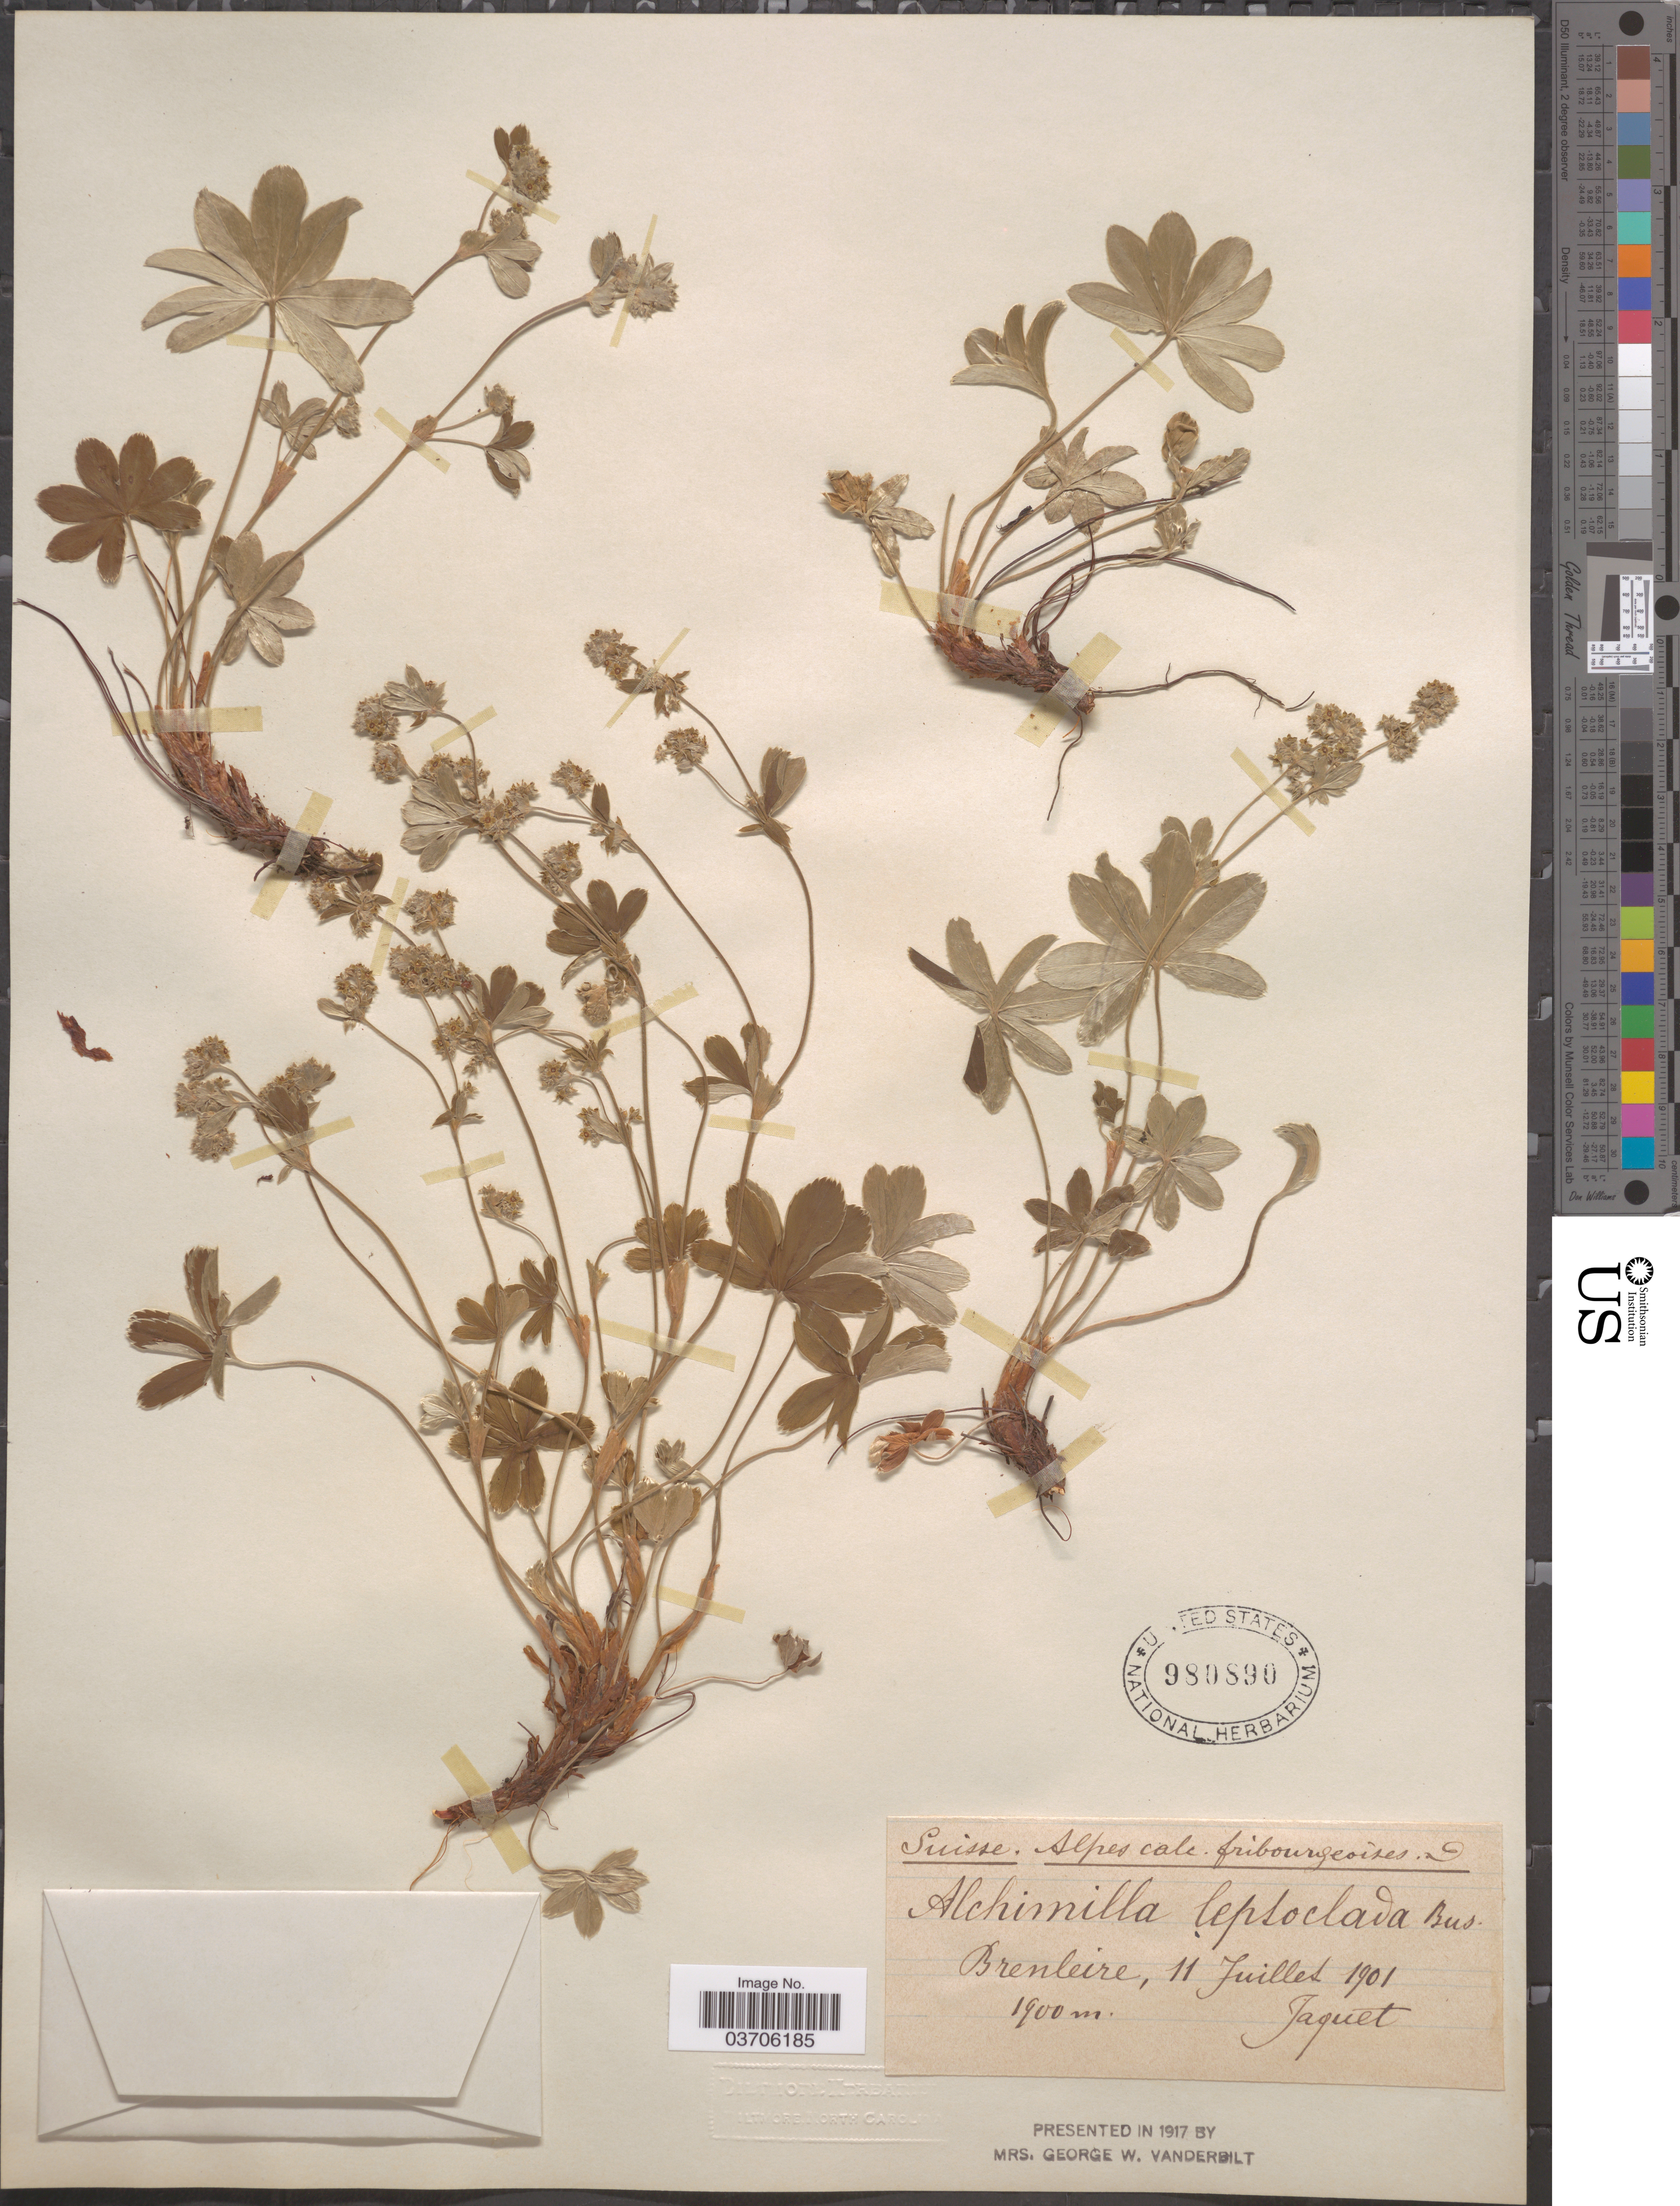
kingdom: Plantae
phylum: Tracheophyta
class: Magnoliopsida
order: Rosales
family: Rosaceae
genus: Alchemilla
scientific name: Alchemilla leptoclada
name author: Buser ex Jaquet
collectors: -. Jaquet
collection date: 1901-07-11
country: Switzerland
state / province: Fribourg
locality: Suisse - Alpes fribourgeoises. D. Brenleire.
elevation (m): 1900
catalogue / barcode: US 980890